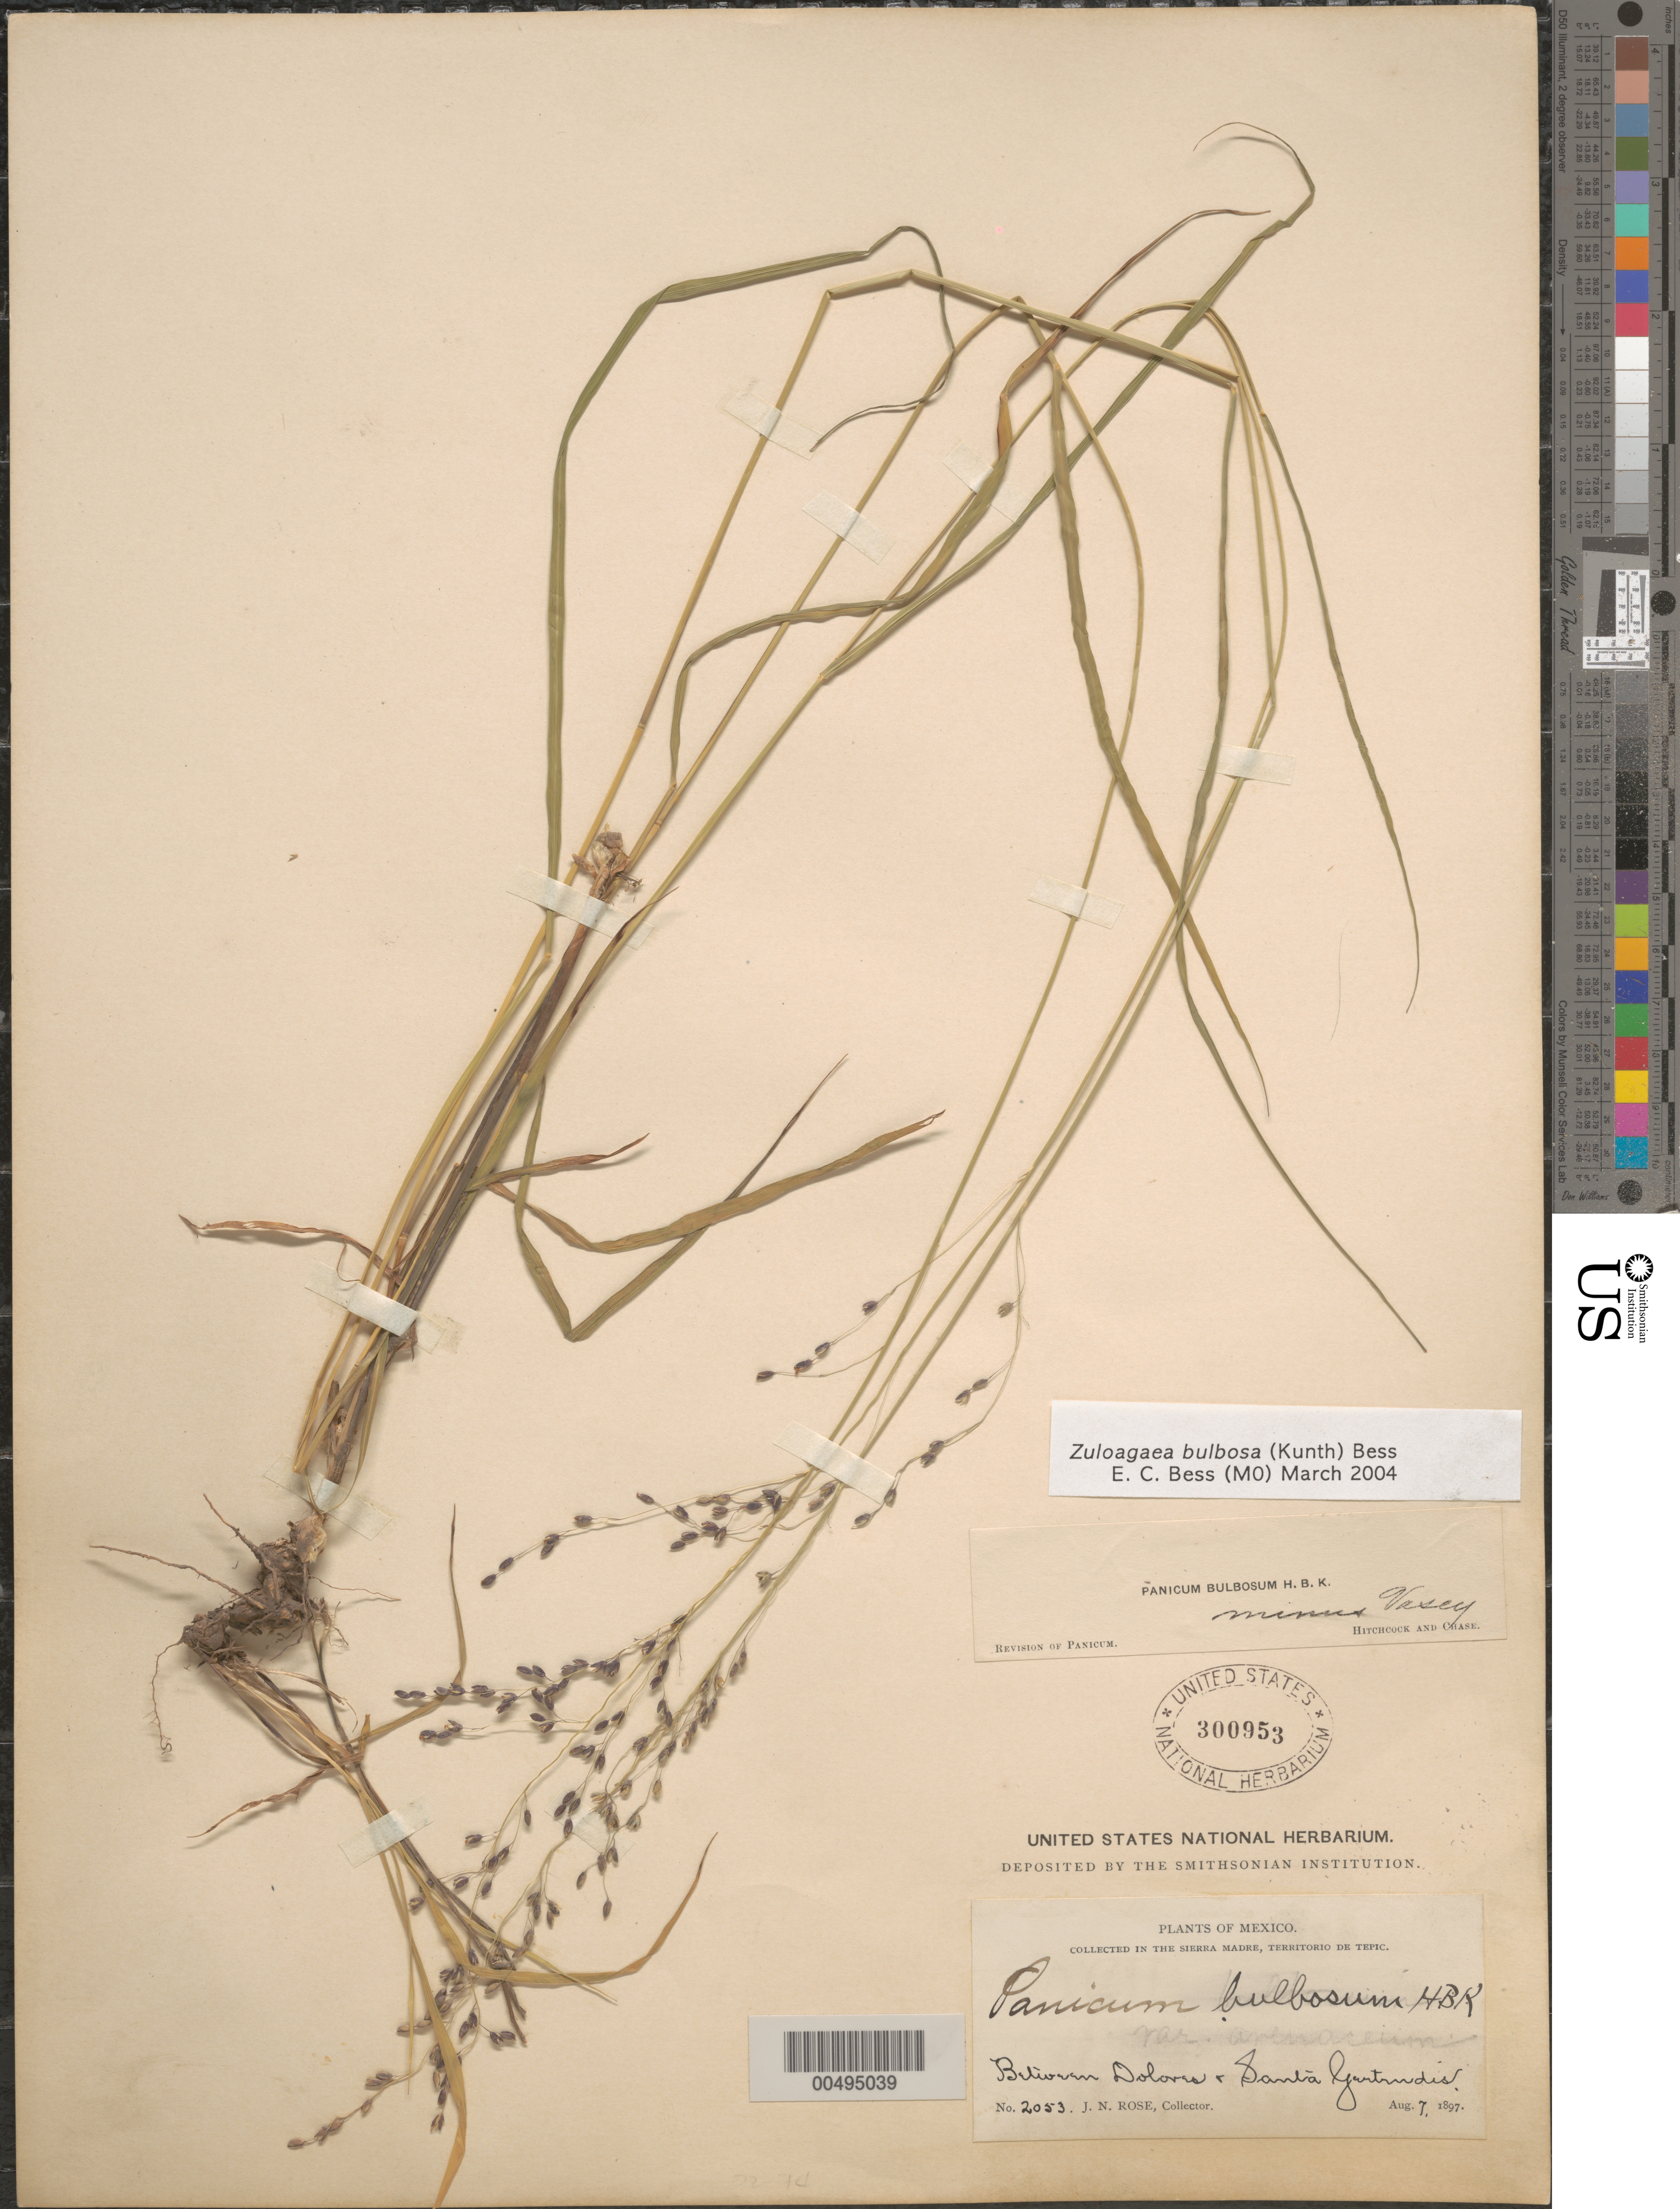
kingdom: Plantae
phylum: Tracheophyta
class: Liliopsida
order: Poales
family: Poaceae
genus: Panicum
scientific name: Panicum bulbosum subsp. sciaphilum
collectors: J. N. Rose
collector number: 2053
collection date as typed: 7 Aug 1897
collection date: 1897-08-07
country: Mexico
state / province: Nayarit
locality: In the Sierra Madre, Territorio de Tepic, between Dolores & Santa Gertrudis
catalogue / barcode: US 300953